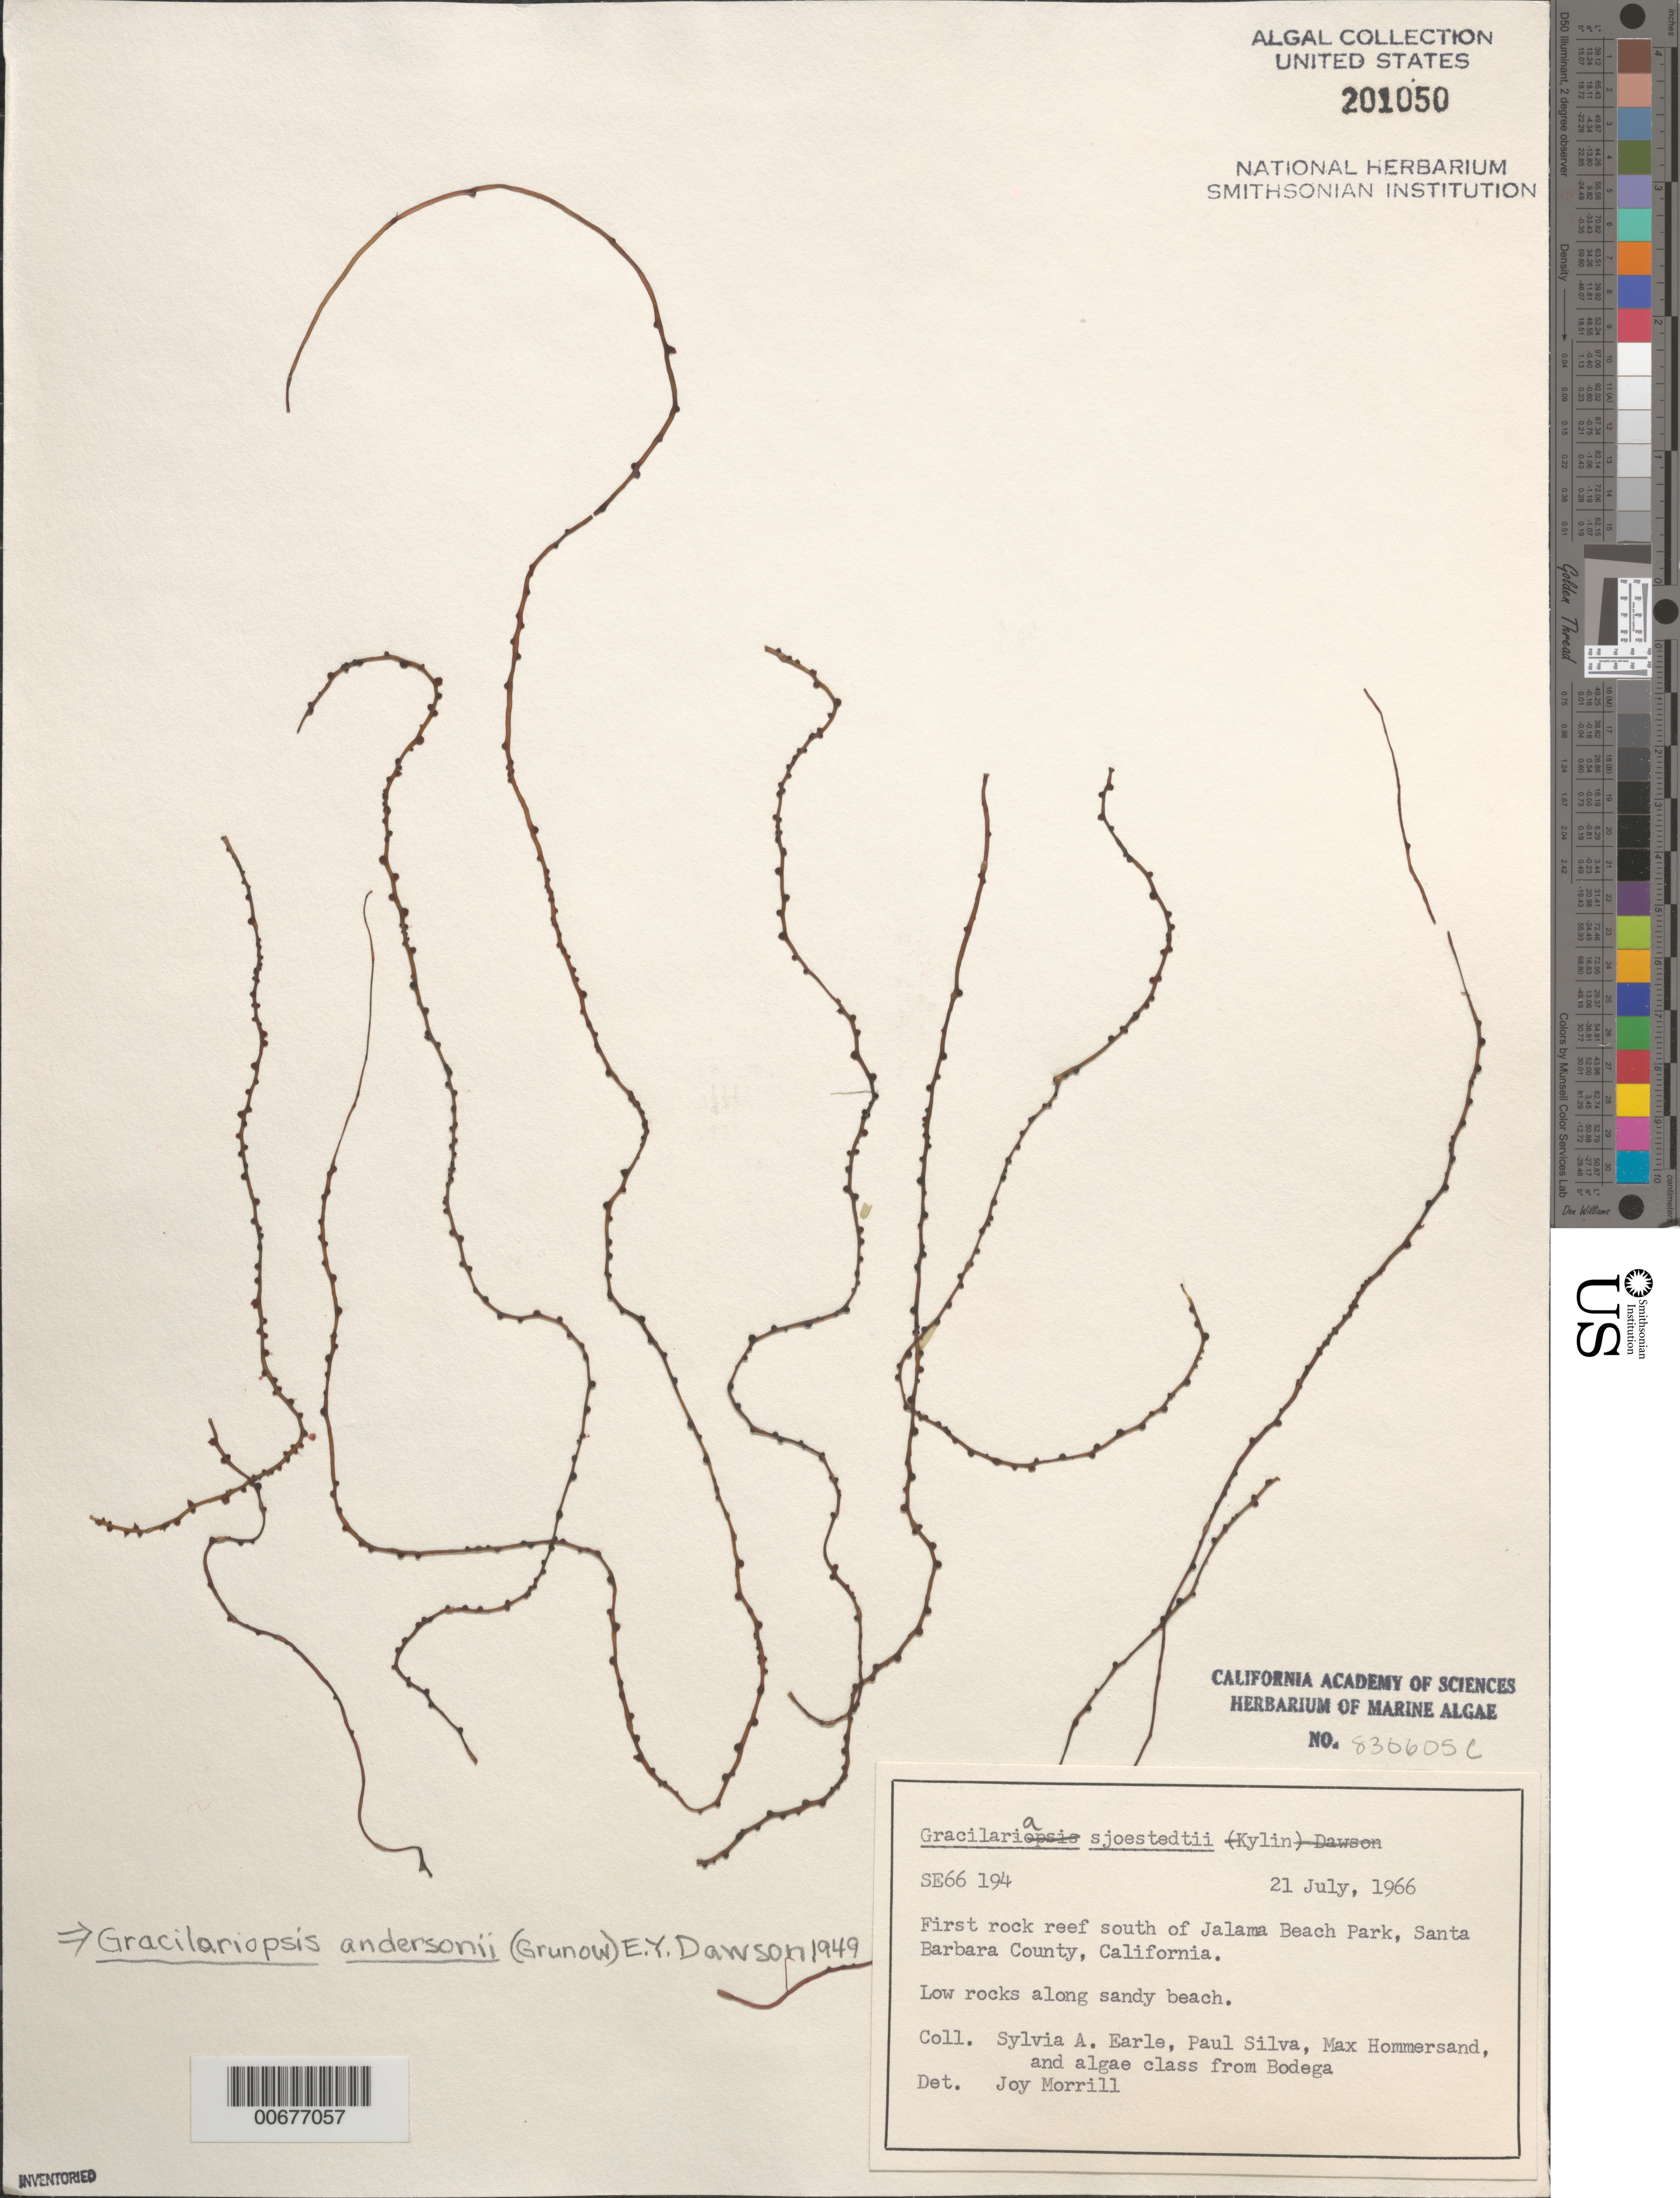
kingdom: Plantae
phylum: Rhodophyta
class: Florideophyceae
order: Gracilariales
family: Gracilariaceae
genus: Gracilariopsis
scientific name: Gracilariopsis andersonii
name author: (Grunow) E.Y. Dawson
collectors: S. A. Earle, P. C. Silva, M. H. Hommersand & Bodega Algae Class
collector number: SE 66194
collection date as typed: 21 Jul 1966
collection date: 1966-07-21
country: United States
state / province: California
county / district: Santa Barbara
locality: Reef south of Jalama Beach Park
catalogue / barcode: US 201050